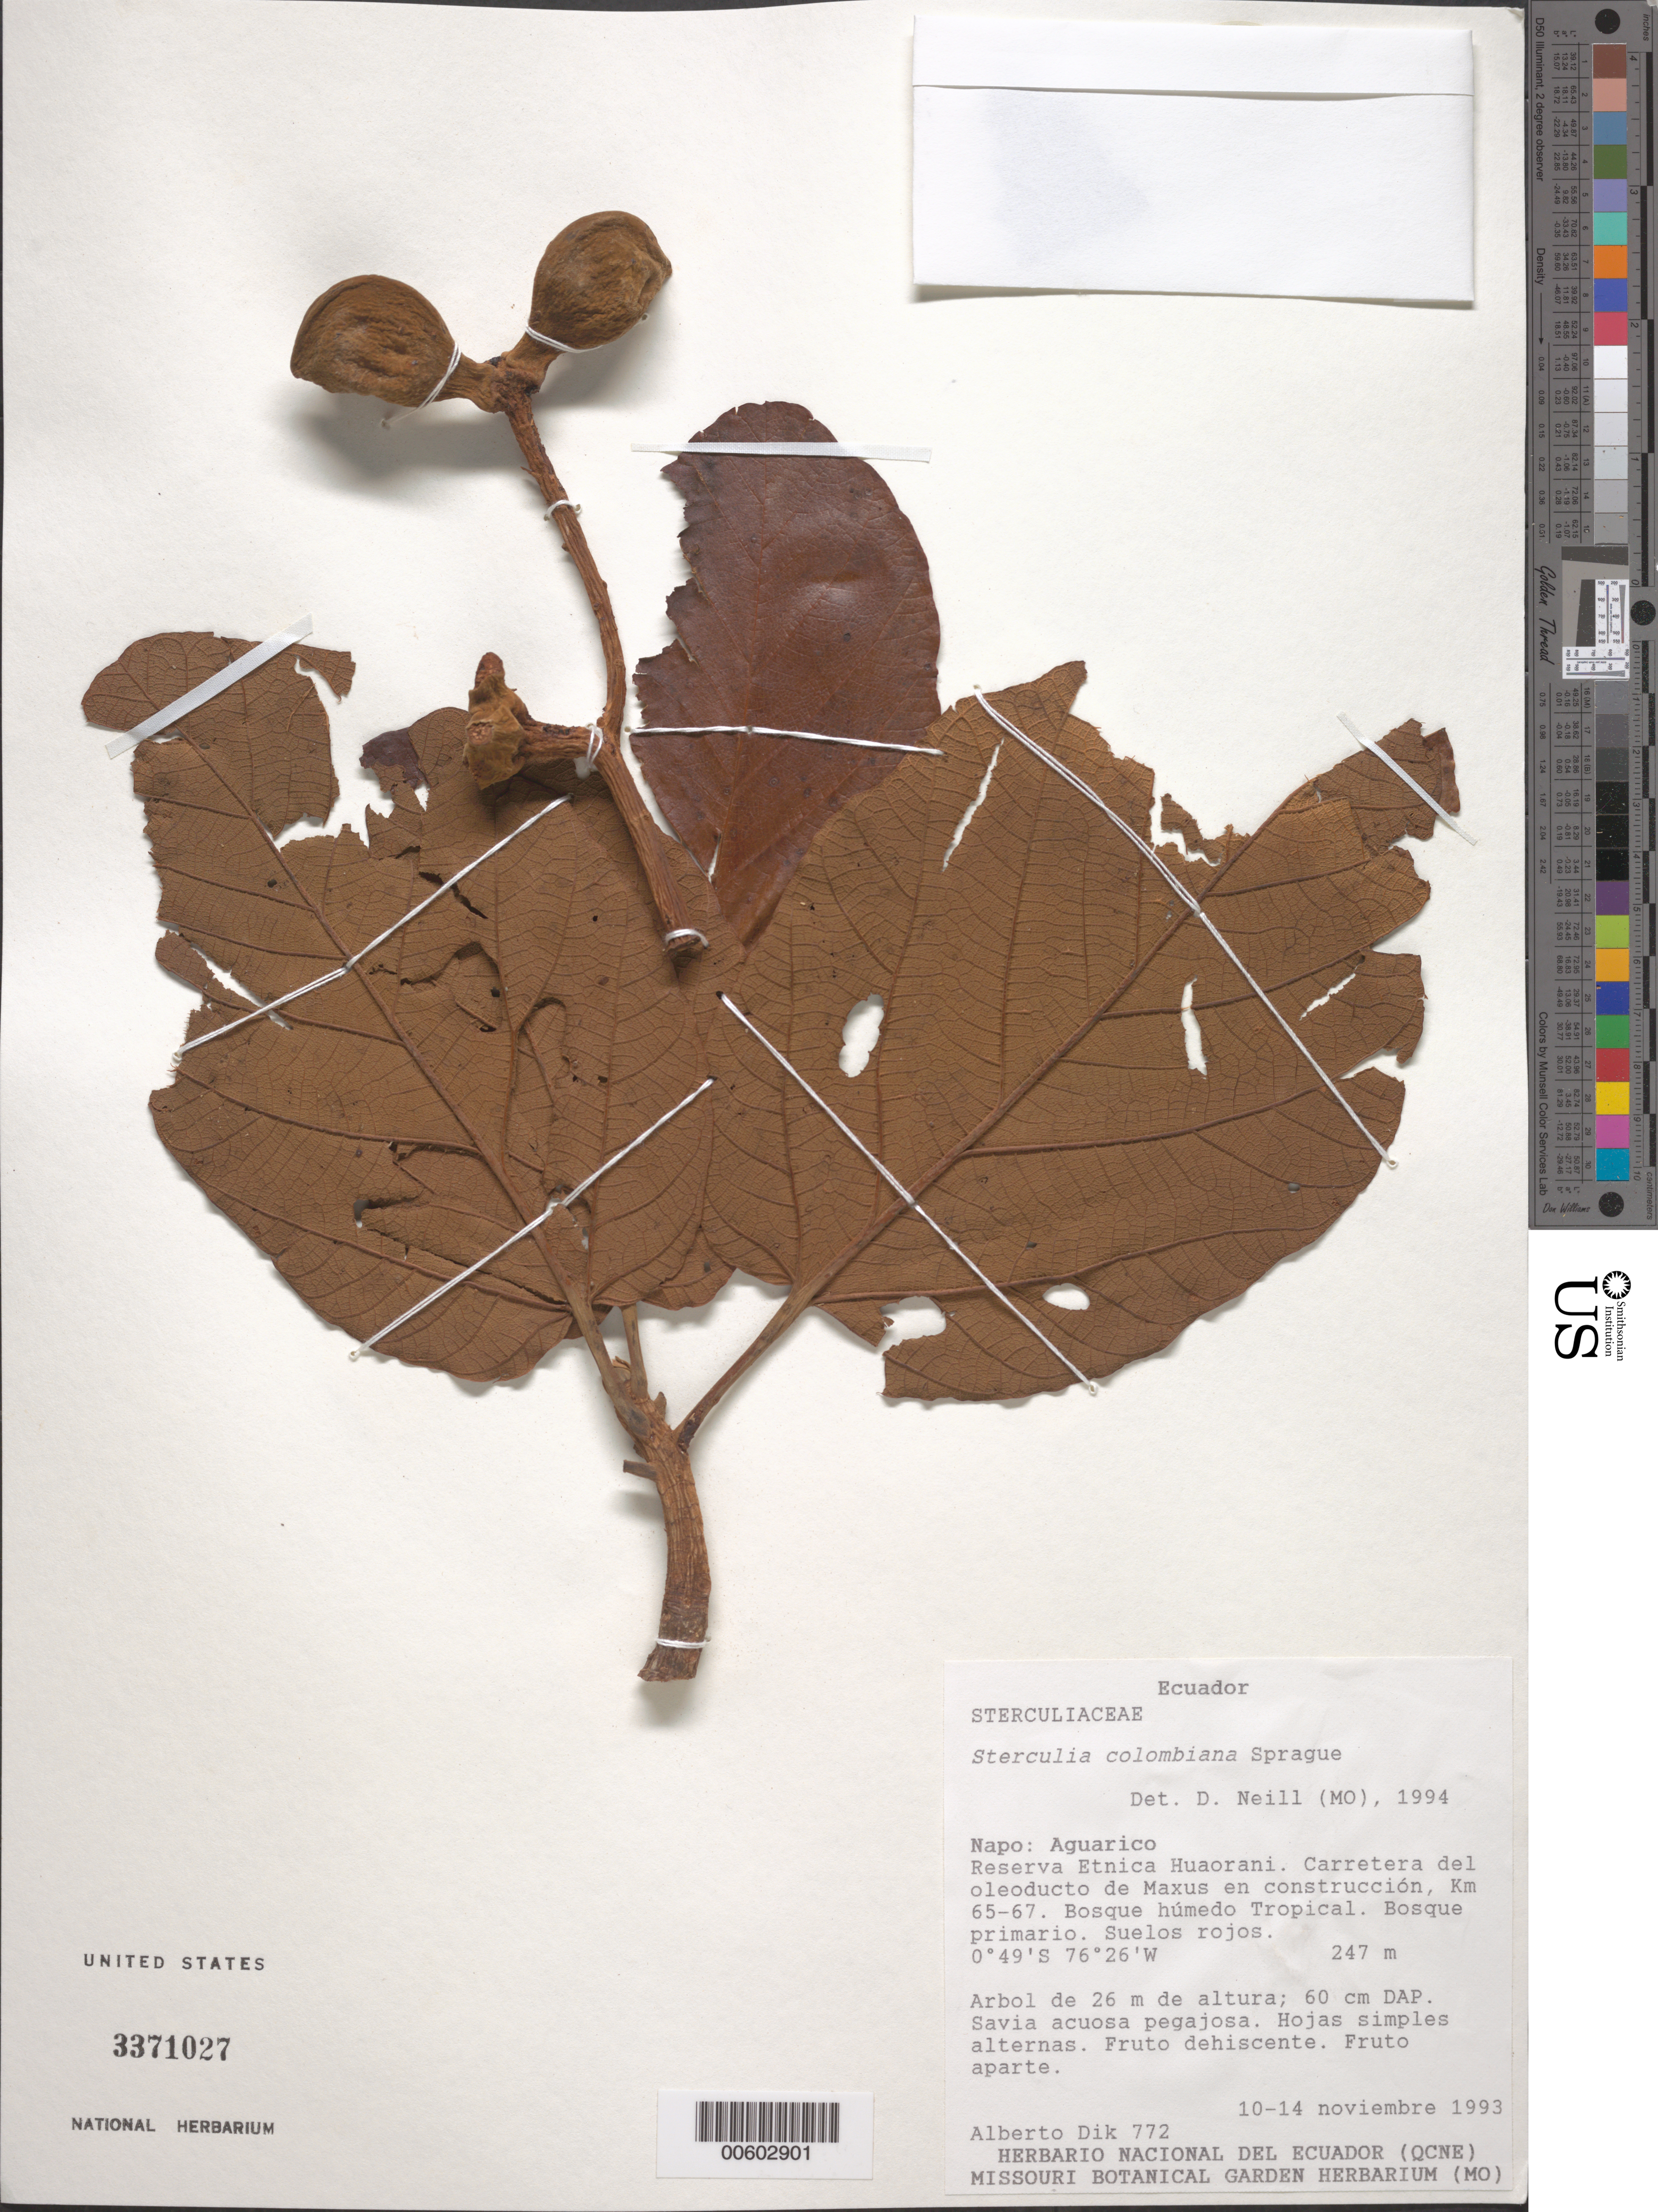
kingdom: Plantae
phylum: Tracheophyta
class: Magnoliopsida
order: Malvales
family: Malvaceae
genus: Sterculia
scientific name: Sterculia colombiana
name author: Sprague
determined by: Neill, David Alan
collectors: A. Dik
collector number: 772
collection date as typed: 10 Nov 1993 to 14 Nov 1993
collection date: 1993-11-10/1993-11-14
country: Ecuador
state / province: Napo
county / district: Aguarico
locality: AguaRico. Reserva Etnica Huaorani, Carretera del oleoducto de Maxus en construcción, km 65-67.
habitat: Bosque húmedo tropical, bosque primario, suelos rojos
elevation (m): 247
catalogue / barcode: US 3371027